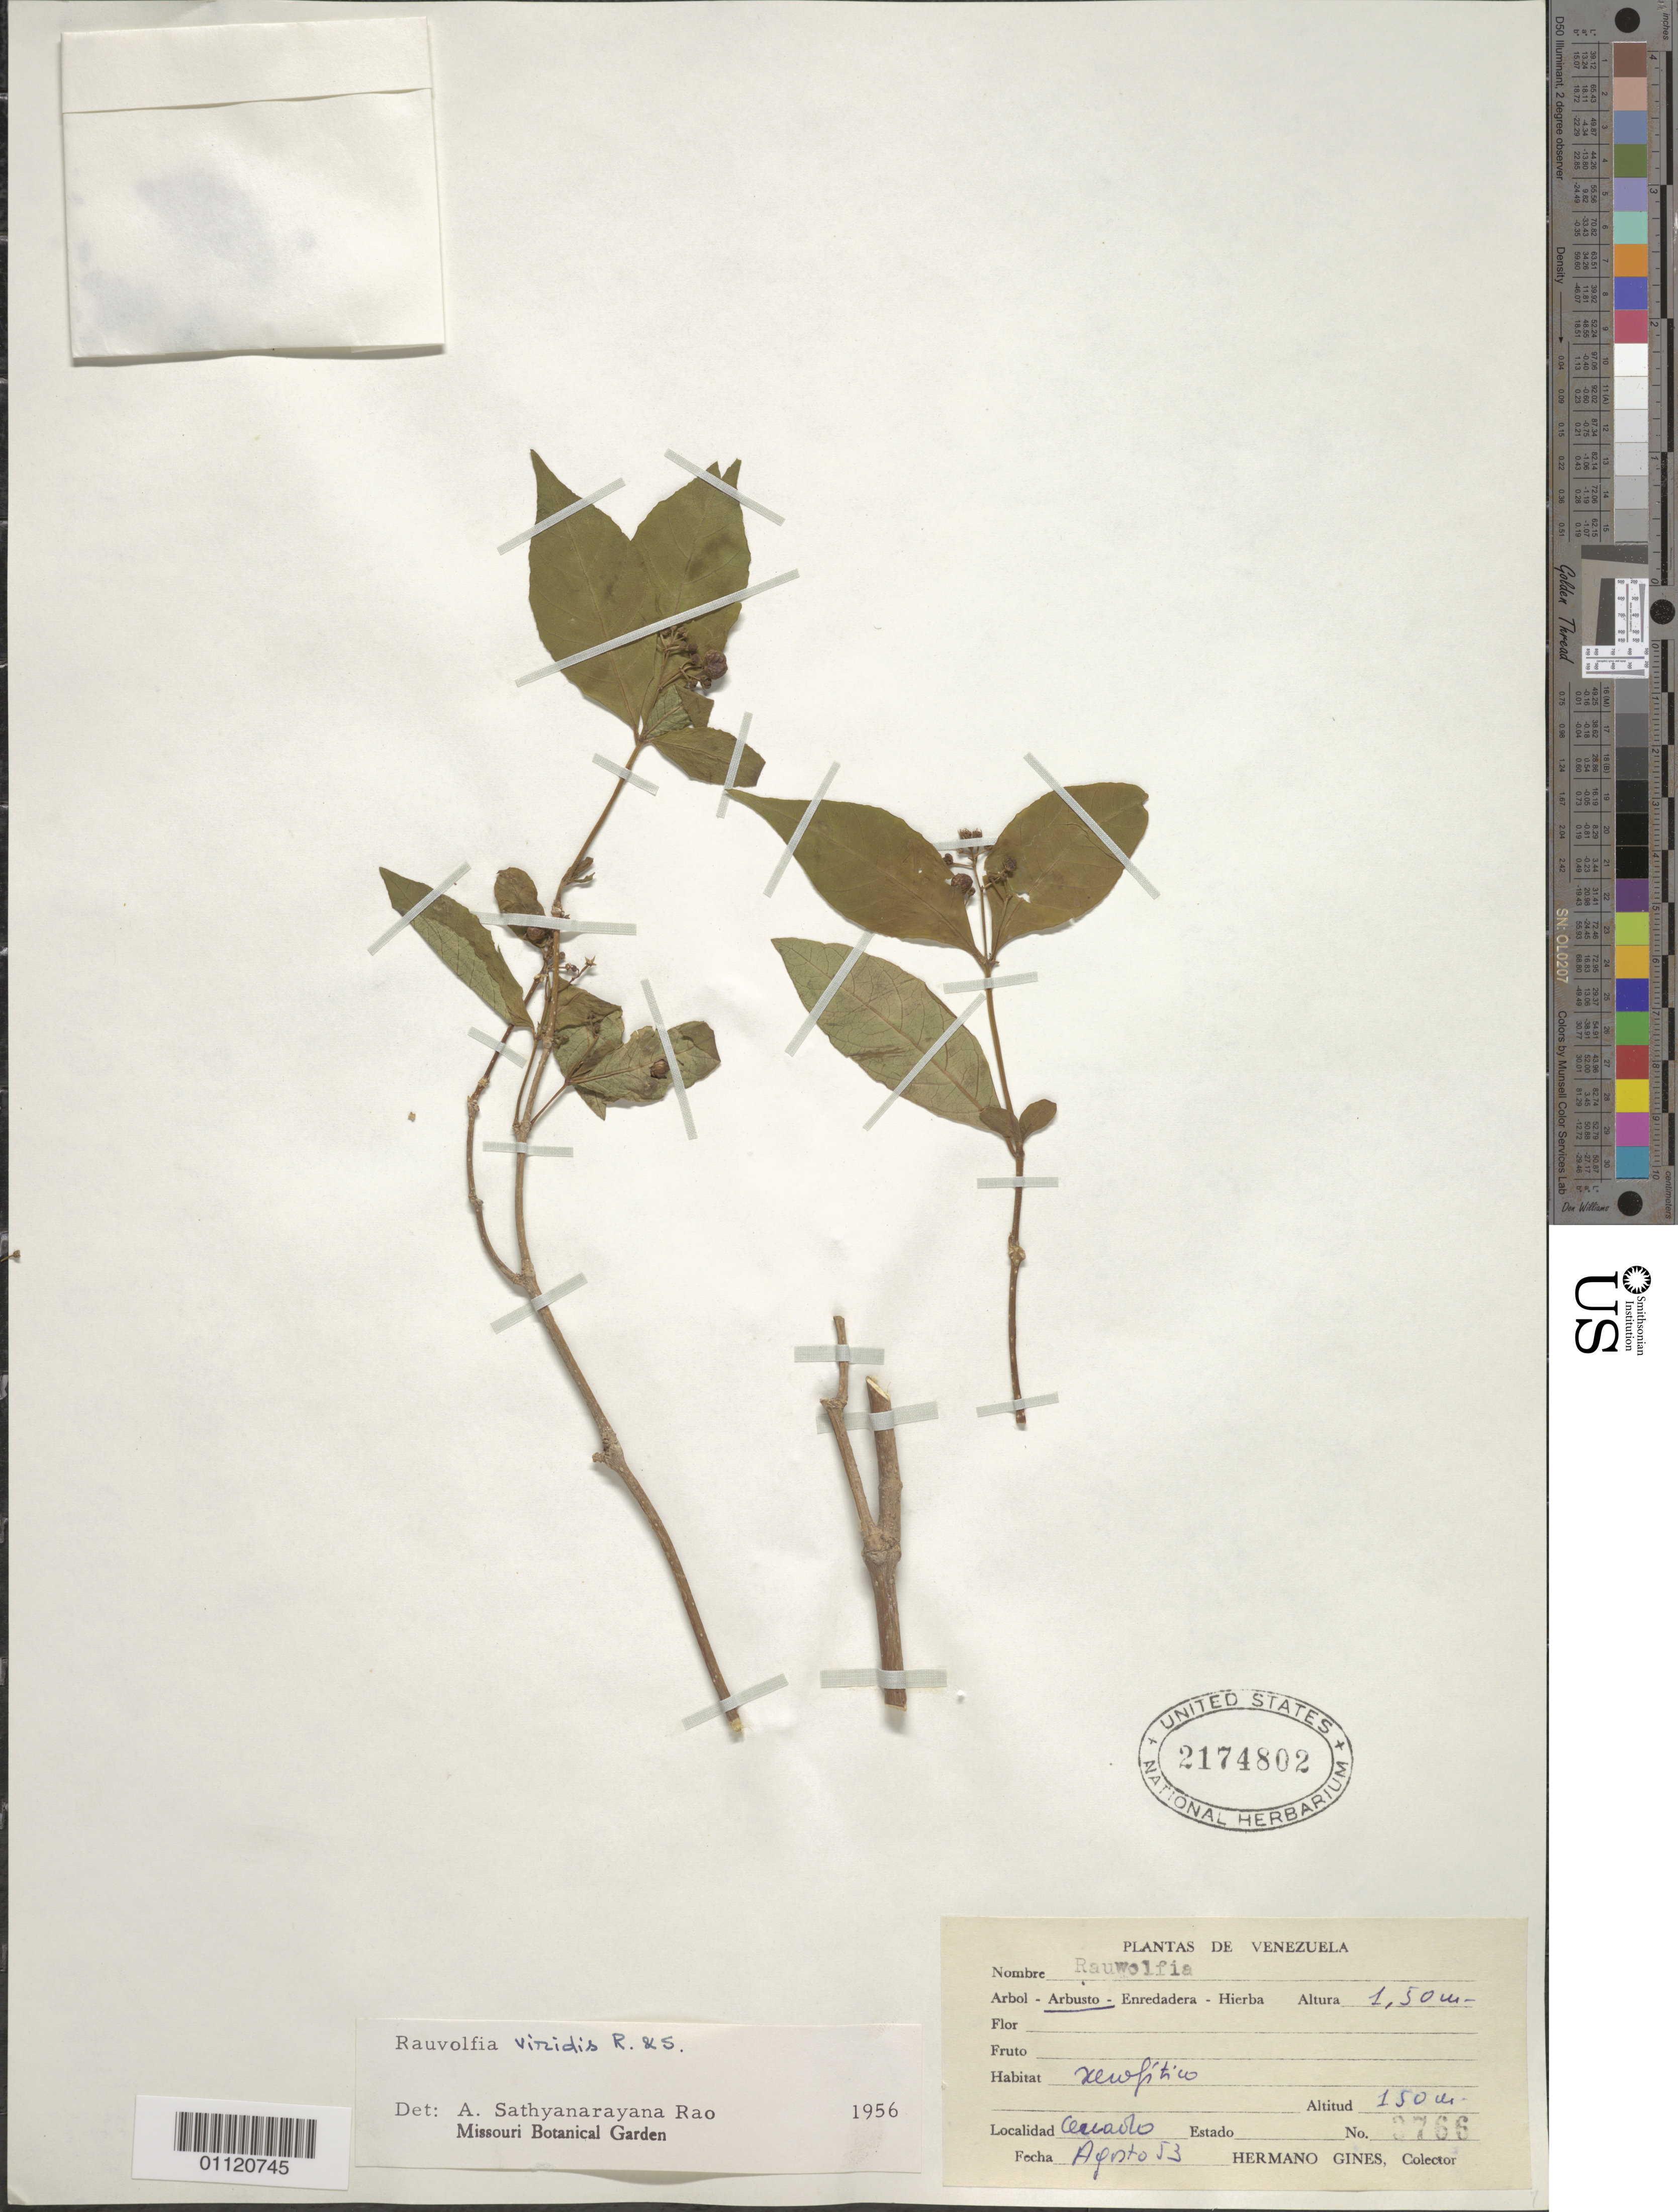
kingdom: Plantae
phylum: Tracheophyta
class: Magnoliopsida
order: Gentianales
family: Apocynaceae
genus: Rauvolfia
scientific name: Rauvolfia viridis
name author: Willd. ex Roem. & Schult.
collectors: Bro. Gines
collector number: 3766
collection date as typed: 01 Aug 1953 to 31 Aug 1953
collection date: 1953-08-01/1953-08-31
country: Venezuela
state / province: Nueva Esparta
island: Margarita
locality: Cercado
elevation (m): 150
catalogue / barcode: US 2174802